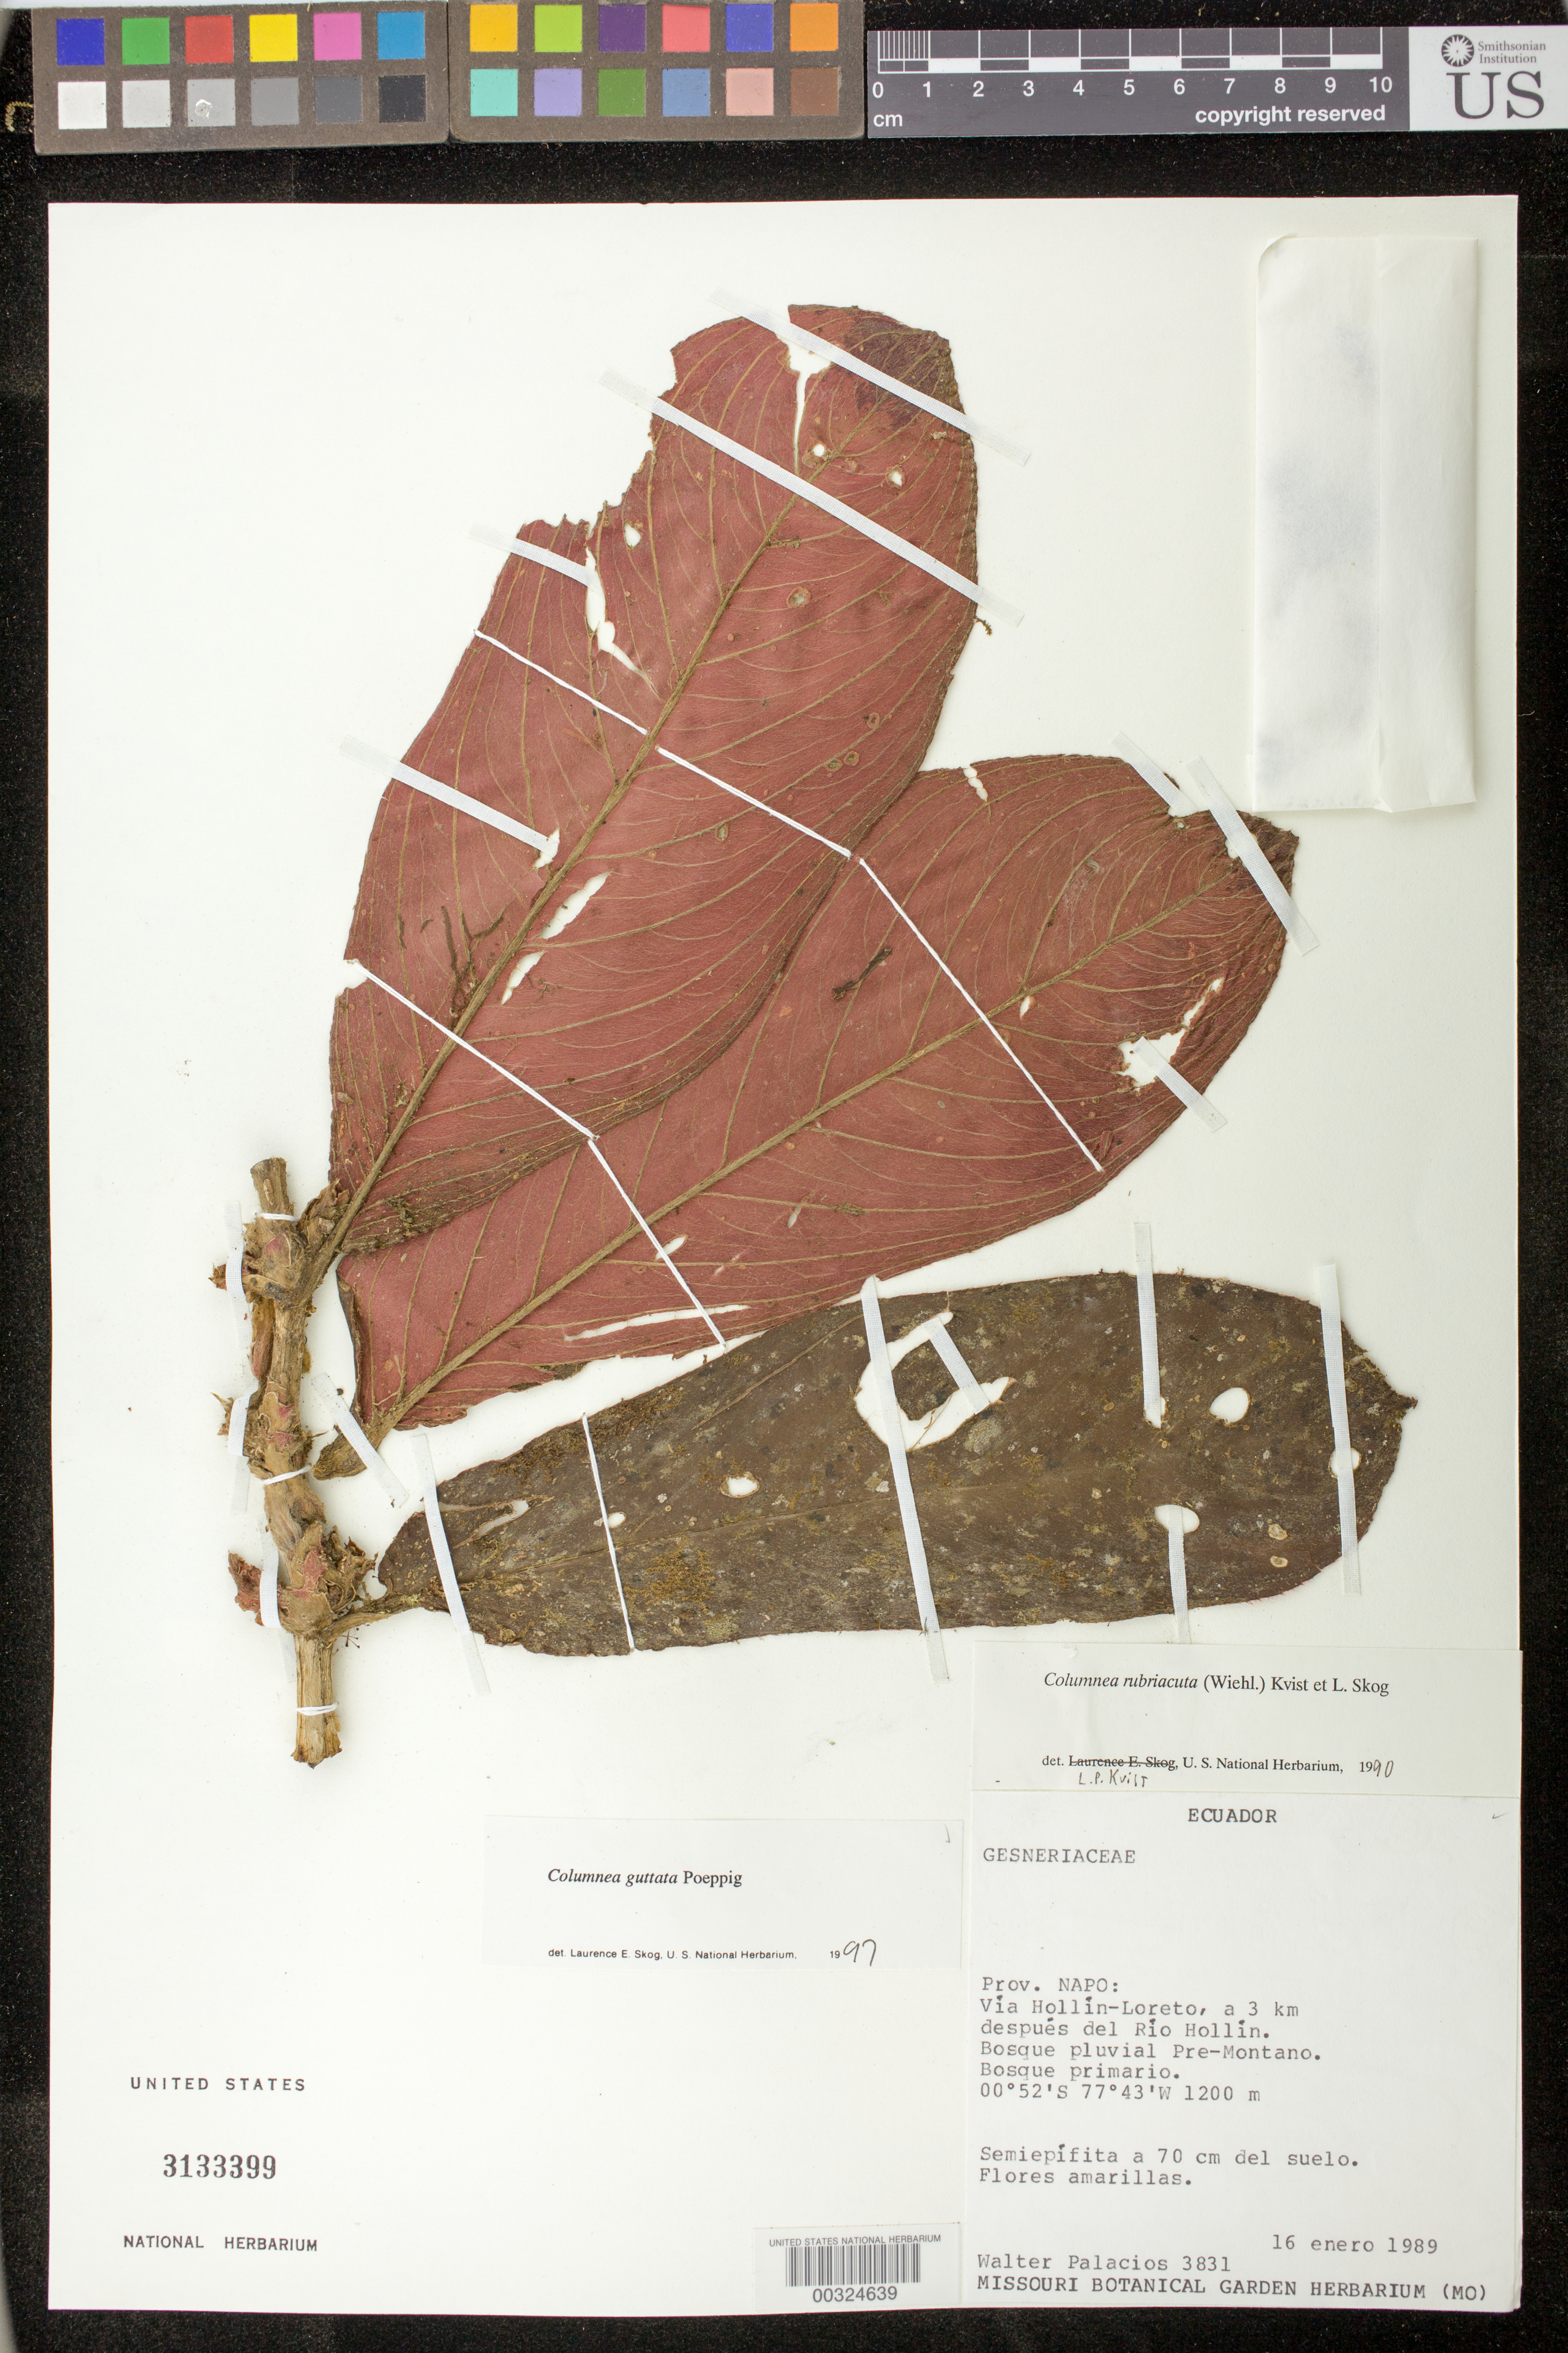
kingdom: Plantae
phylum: Tracheophyta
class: Magnoliopsida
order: Lamiales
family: Gesneriaceae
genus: Columnea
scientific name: Columnea guttata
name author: Poepp.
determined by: Skog, Laurence E.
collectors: W. Palacios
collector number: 3831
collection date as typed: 16 Jan 1989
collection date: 1989-01-16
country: Ecuador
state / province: Napo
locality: Vía Hollín-Loreto, a 3 km después del Río Hollín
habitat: Bosque pluvial premontano; bosque primario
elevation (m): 1200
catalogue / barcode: US 3133399